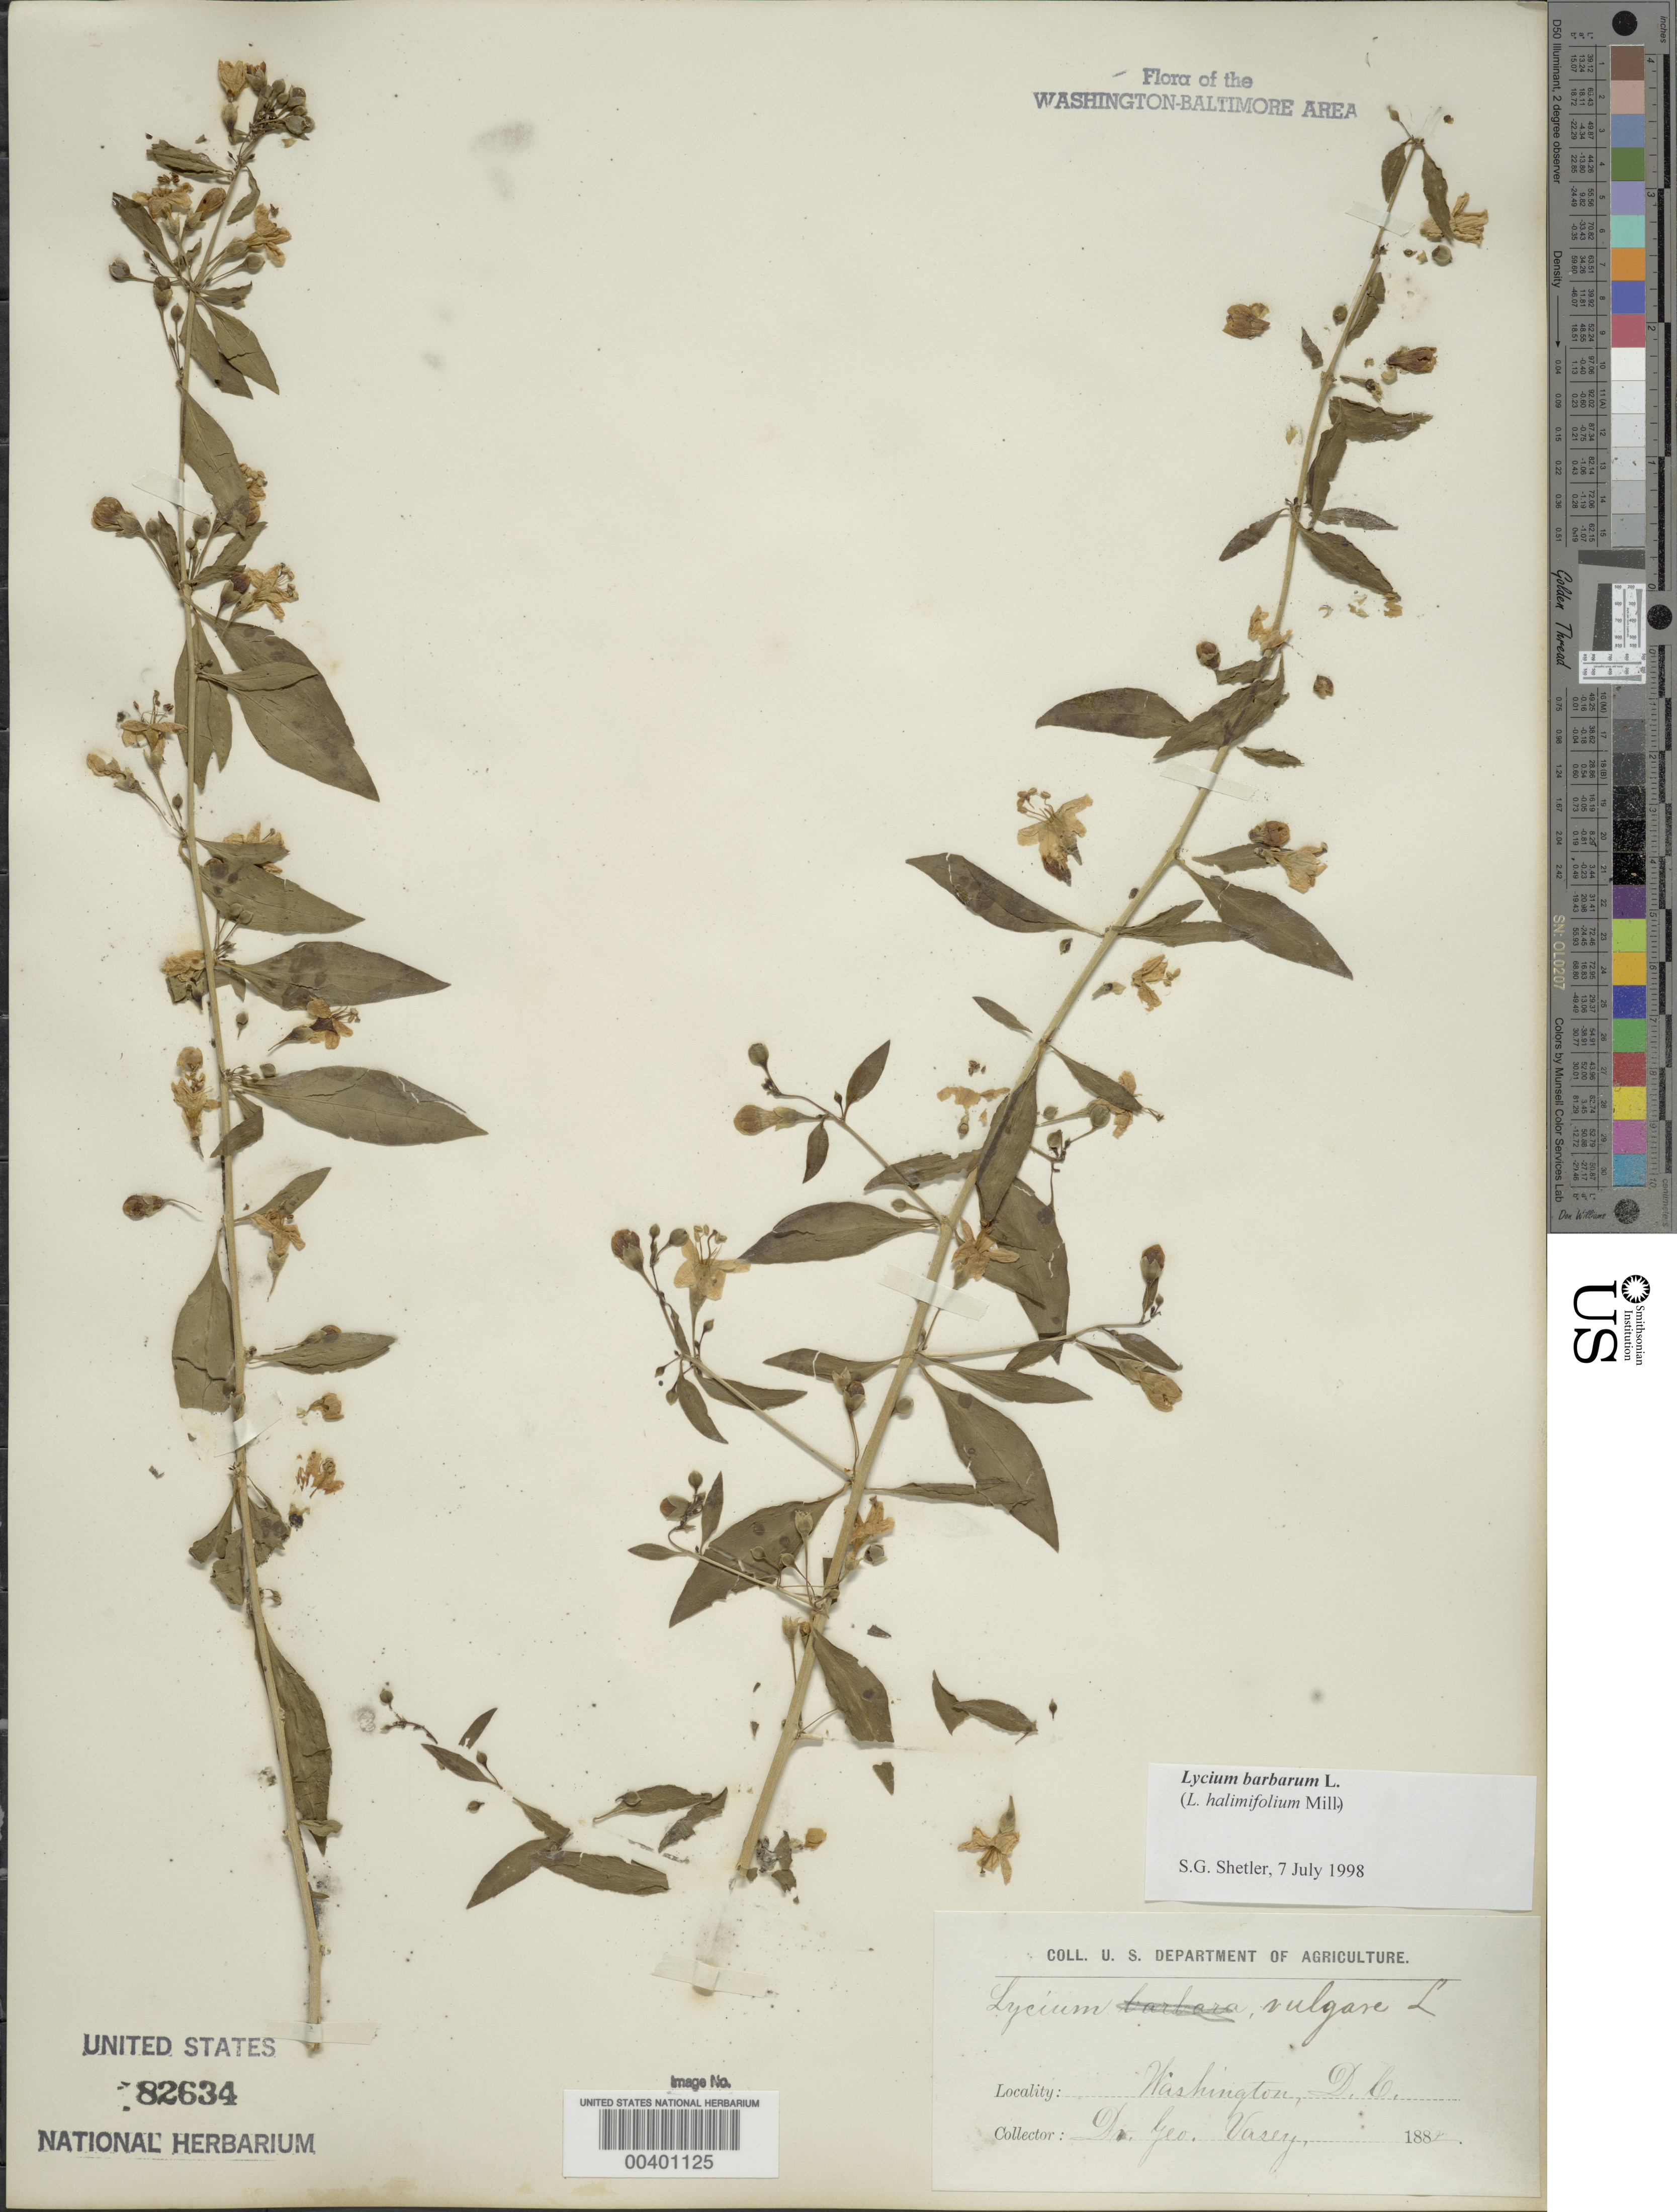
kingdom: Plantae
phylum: Tracheophyta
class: Magnoliopsida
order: Solanales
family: Solanaceae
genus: Lycium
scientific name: Lycium barbarum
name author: L.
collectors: G. Vasey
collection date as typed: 1882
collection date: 1882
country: United States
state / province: District of Columbia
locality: Washington, D.C.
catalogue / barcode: US 82634